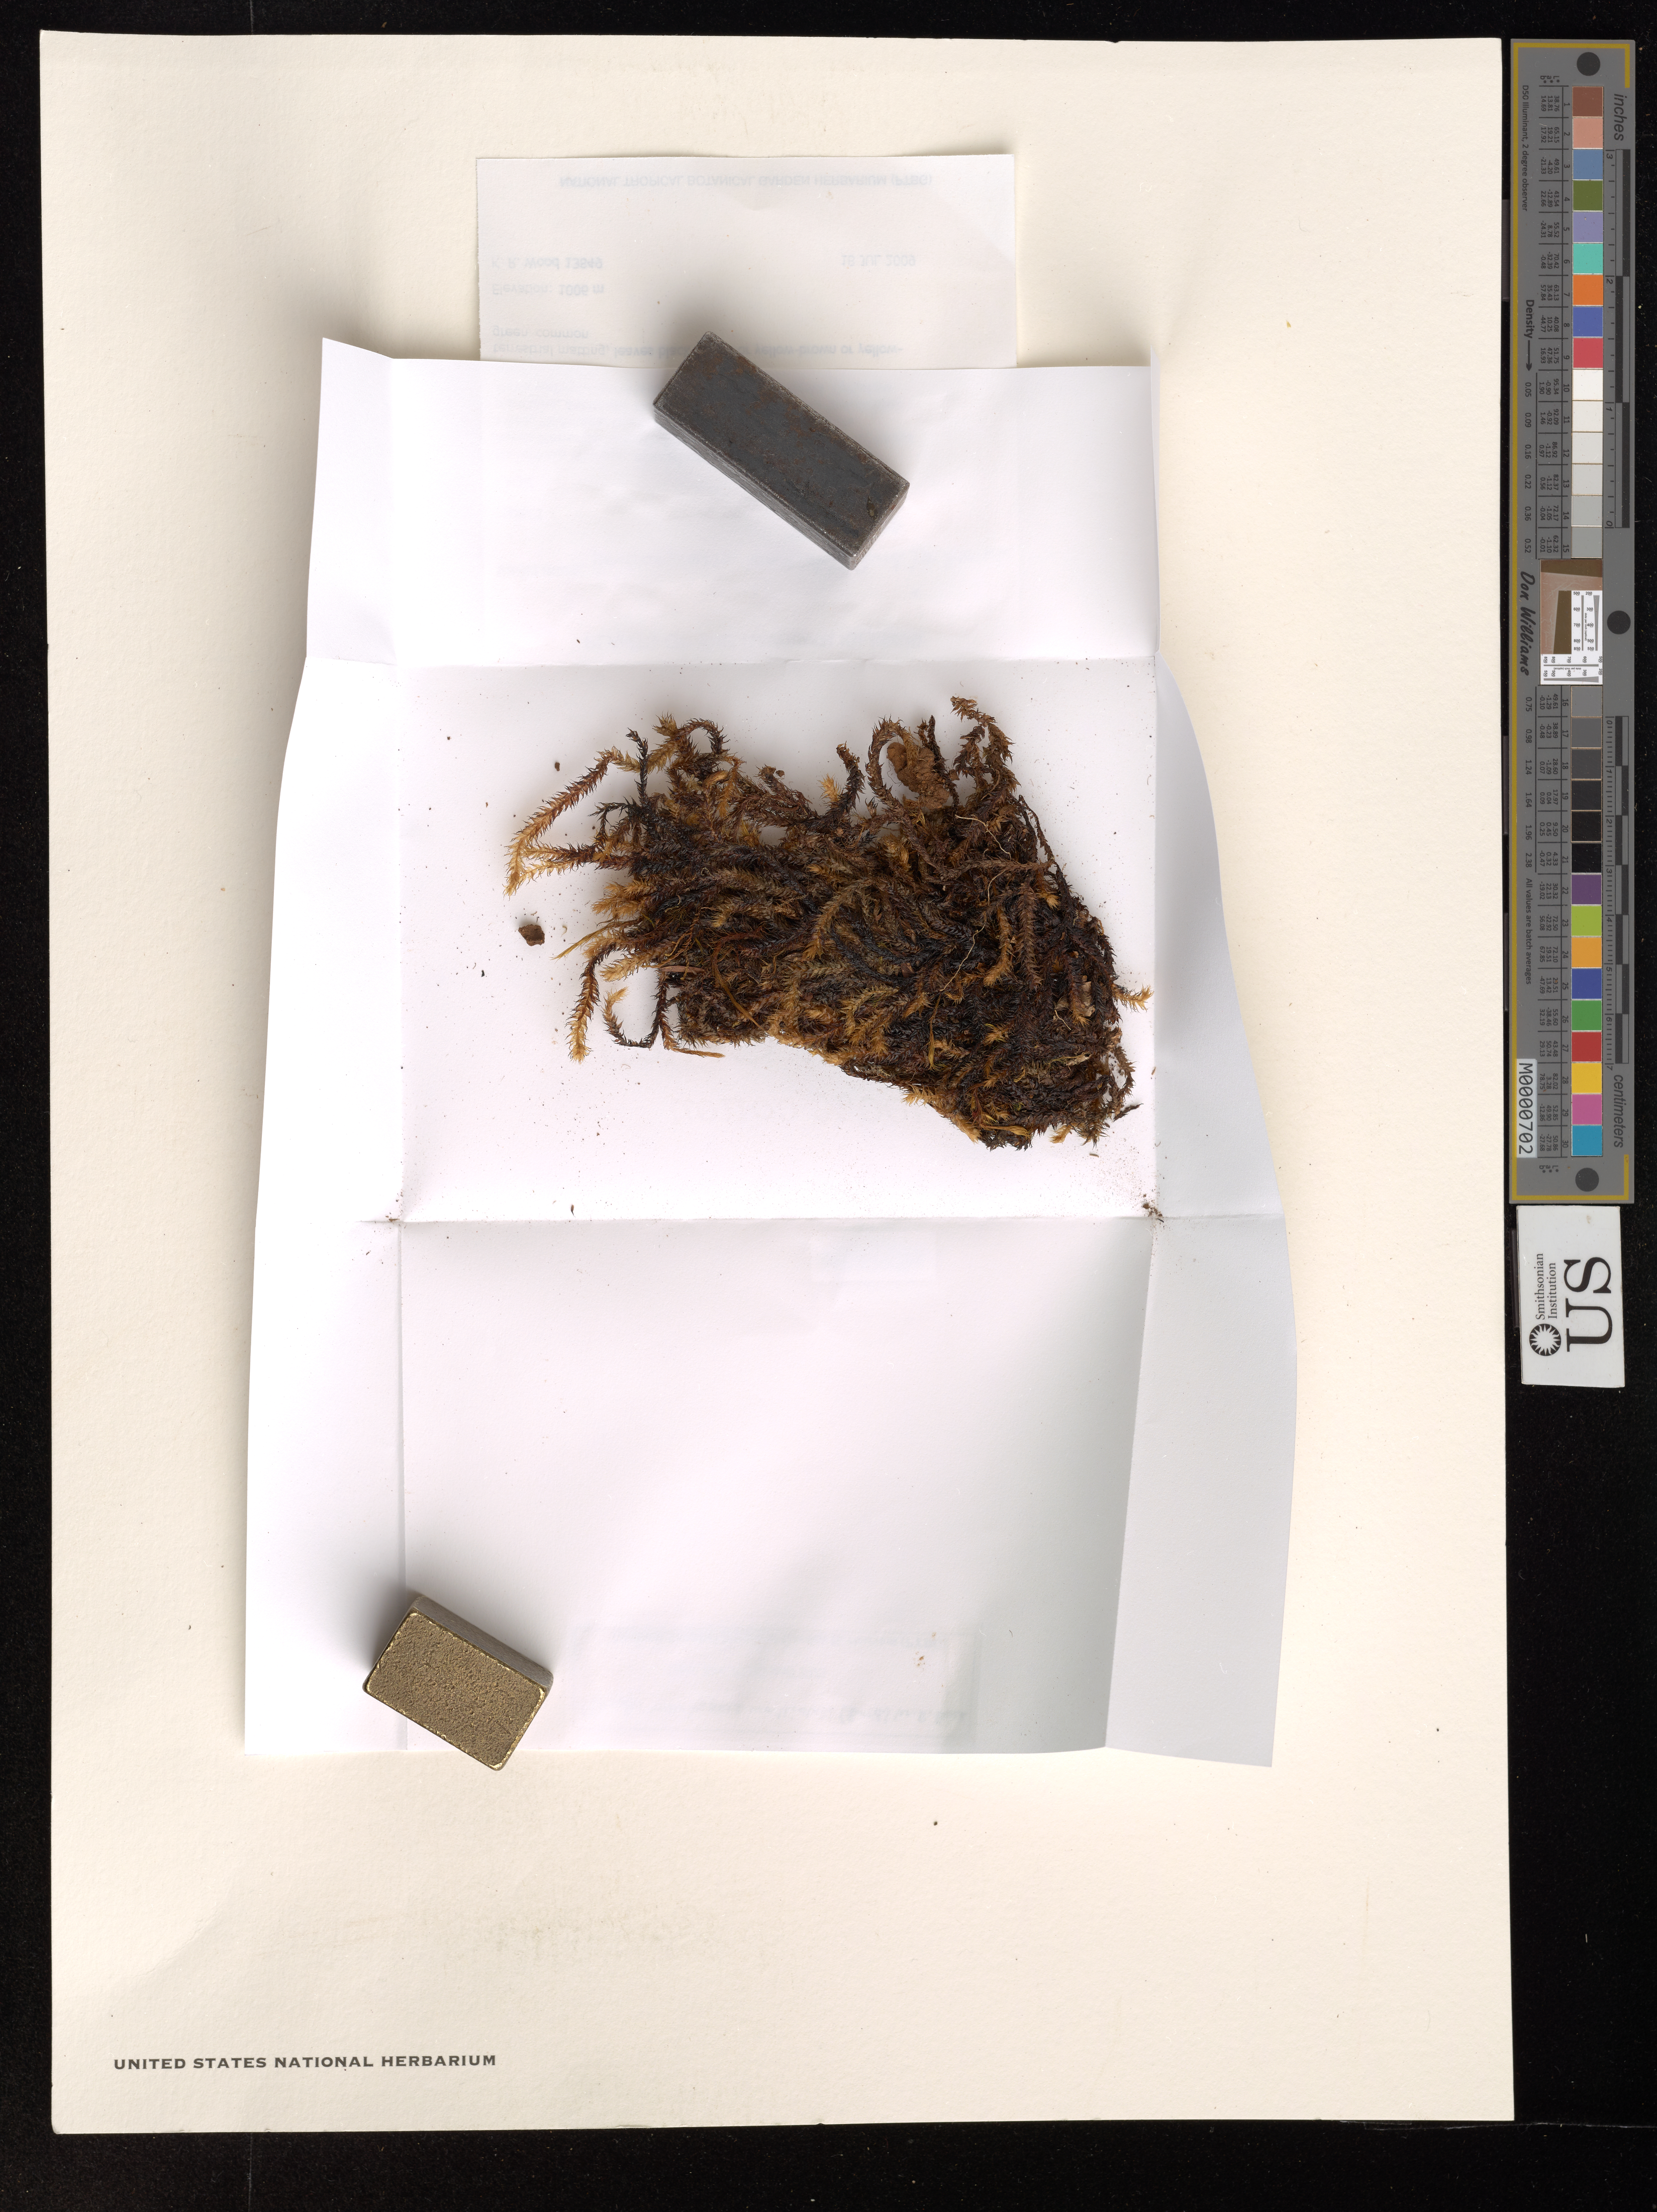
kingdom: Plantae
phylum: Bryophyta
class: Bryopsida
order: Hypnales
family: Meteoriaceae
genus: Aerobryopsis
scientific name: Aerobryopsis wallichii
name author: (Brid.) M. Fleisch.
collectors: K. R. Wood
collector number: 13849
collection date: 2009-07-18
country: United States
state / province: Hawaii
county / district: Kauai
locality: The Hawaiian Islands. Kauai. Nawaimaka drainage.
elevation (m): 1006